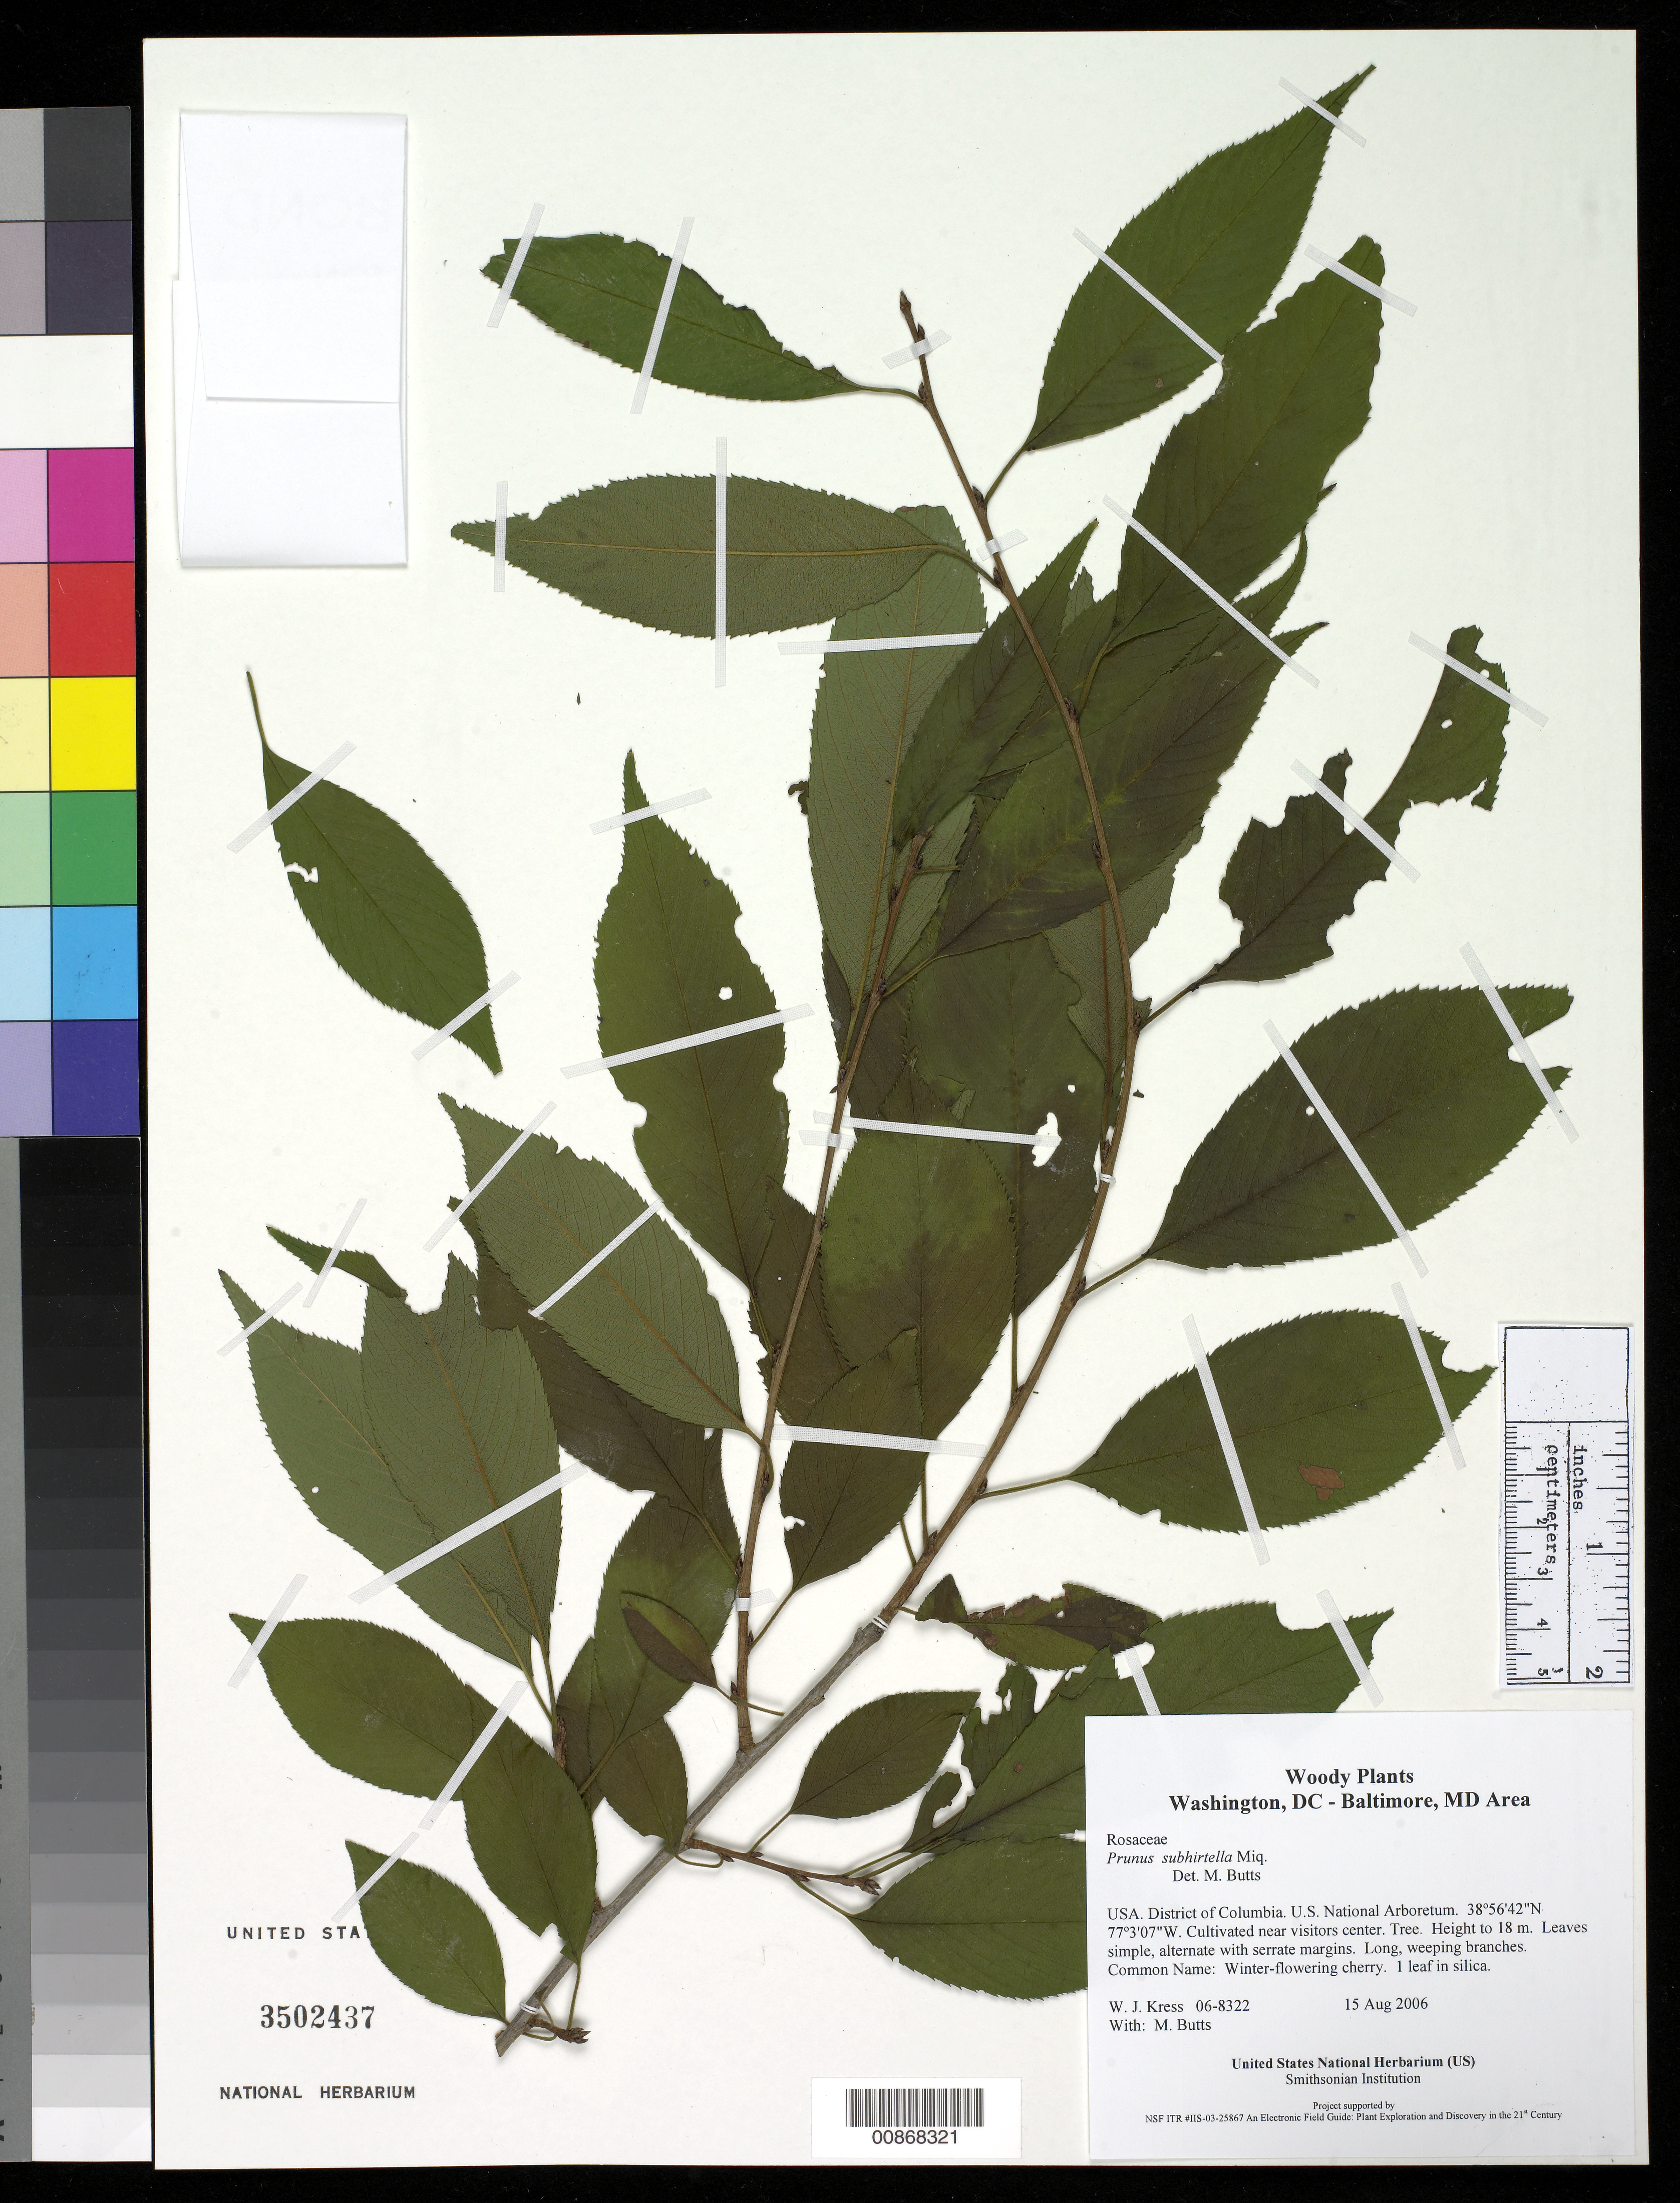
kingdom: Plantae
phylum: Tracheophyta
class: Magnoliopsida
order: Rosales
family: Rosaceae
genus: Prunus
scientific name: Prunus subhirtella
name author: Miq.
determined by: Butts, M. B.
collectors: W. J. Kress & M. B. Butts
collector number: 06-8322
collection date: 2006-08-15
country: United States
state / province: District of Columbia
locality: U.S. National Arboretum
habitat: Cultivated near visitors center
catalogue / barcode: US 3502437